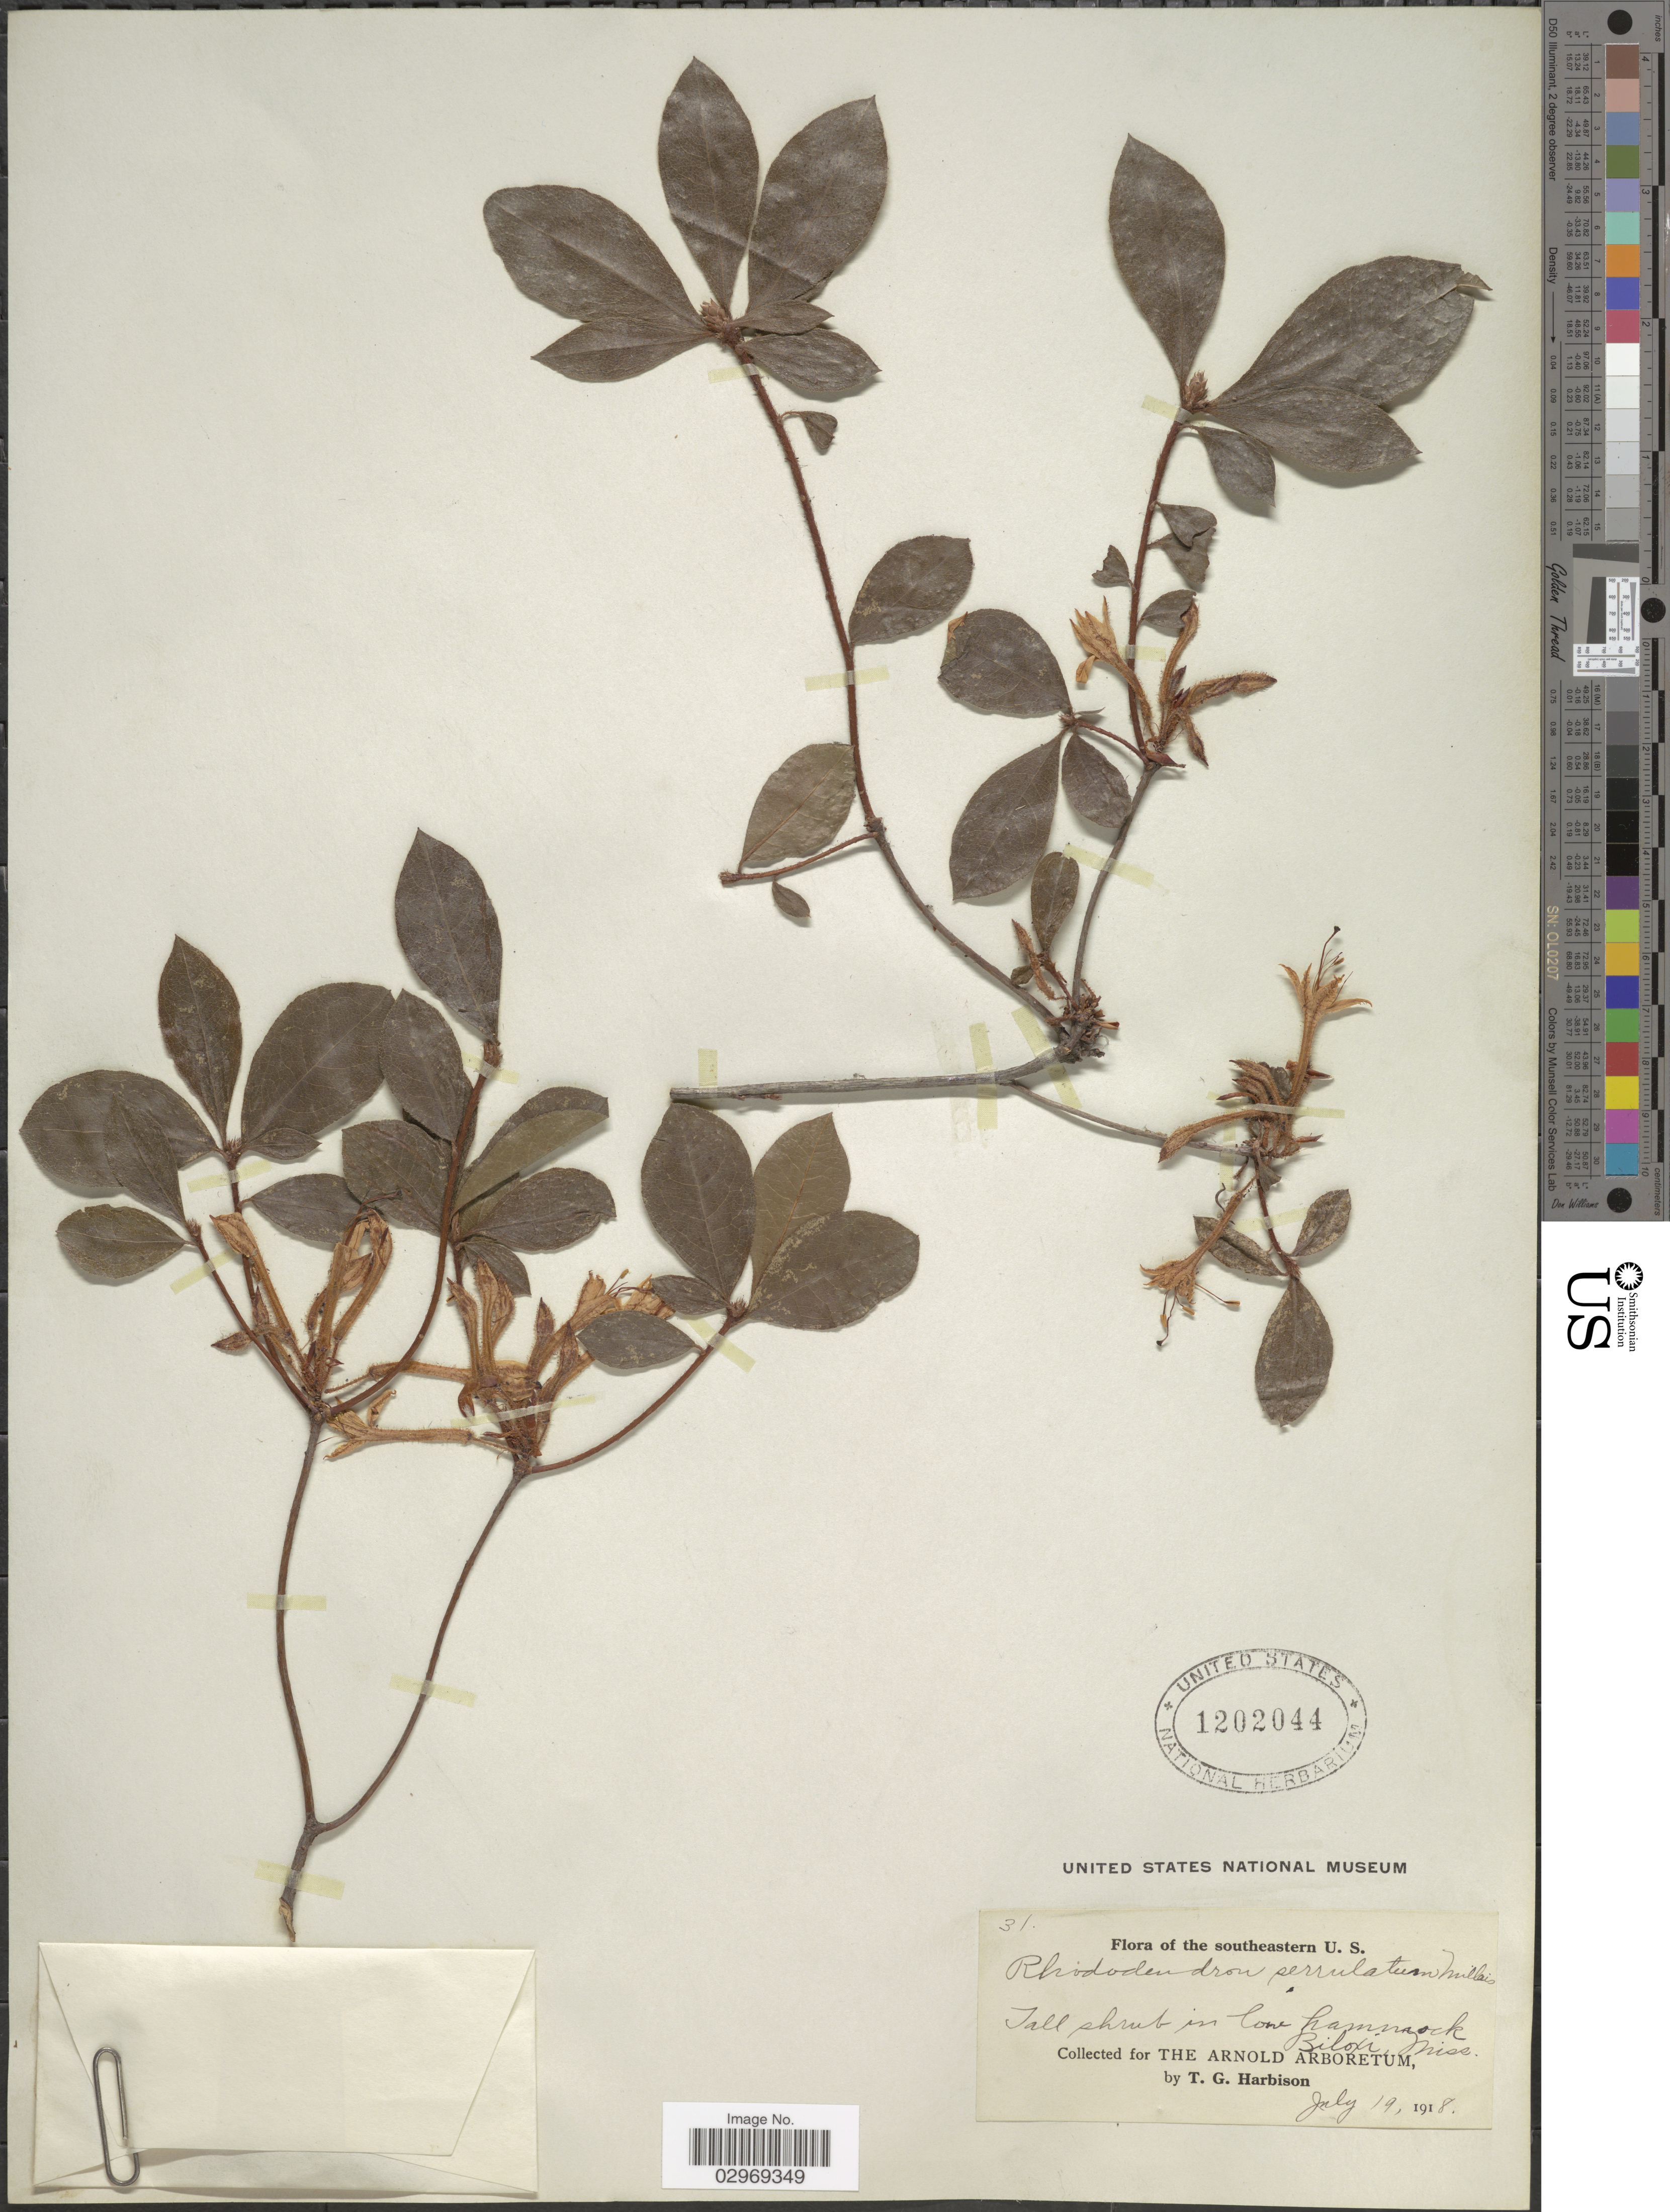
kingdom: Plantae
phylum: Tracheophyta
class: Magnoliopsida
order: Ericales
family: Ericaceae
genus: Rhododendron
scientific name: Rhododendron serrulatum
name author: (Small) Millais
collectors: T. Harbison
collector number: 31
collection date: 1918-07-19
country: United States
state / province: Mississippi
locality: Southeastern U.S., Biloxi.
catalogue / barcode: US 1202044